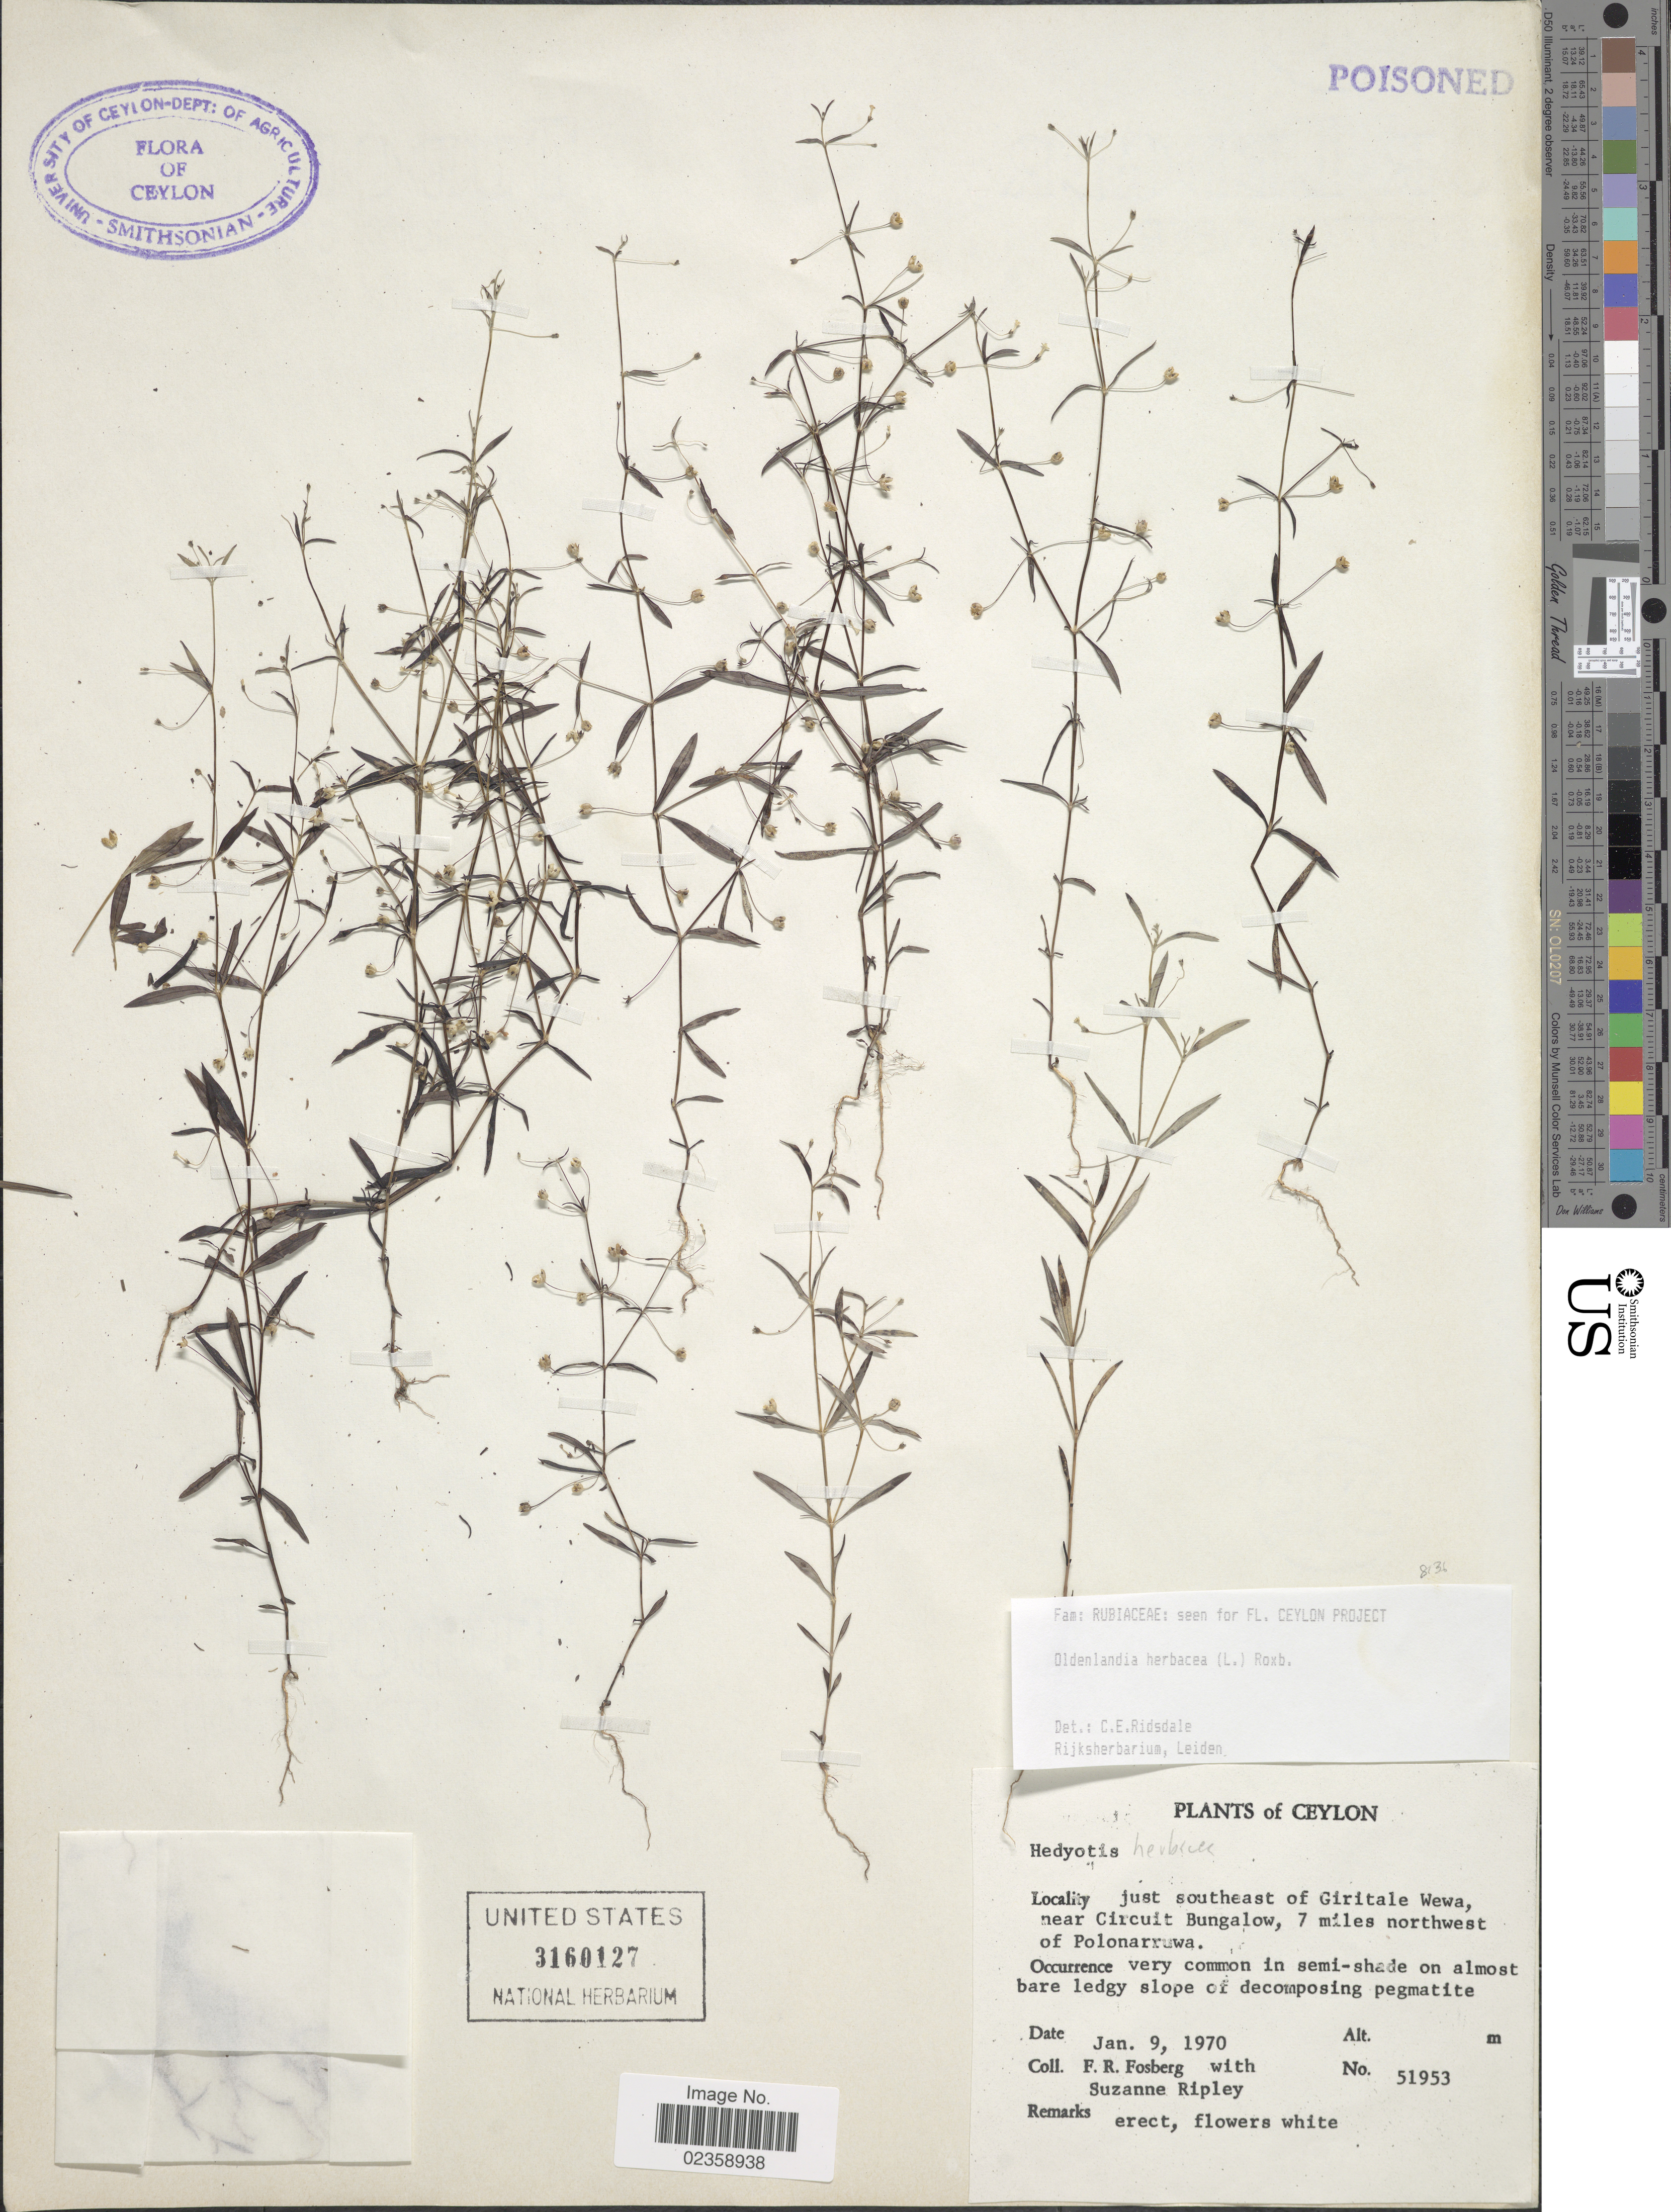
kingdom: Plantae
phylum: Tracheophyta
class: Magnoliopsida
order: Gentianales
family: Rubiaceae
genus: Oldenlandia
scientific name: Oldenlandia herbacea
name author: (L.) Roxb.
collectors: F. R. Fosberg & S. Ripley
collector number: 51953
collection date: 1970-01-09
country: Sri Lanka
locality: Ceylon. Just southeast of Giritale Wewa, near Circuit Bungalow, 7 miles northwest of Polonarruwa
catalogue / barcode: US 3160127